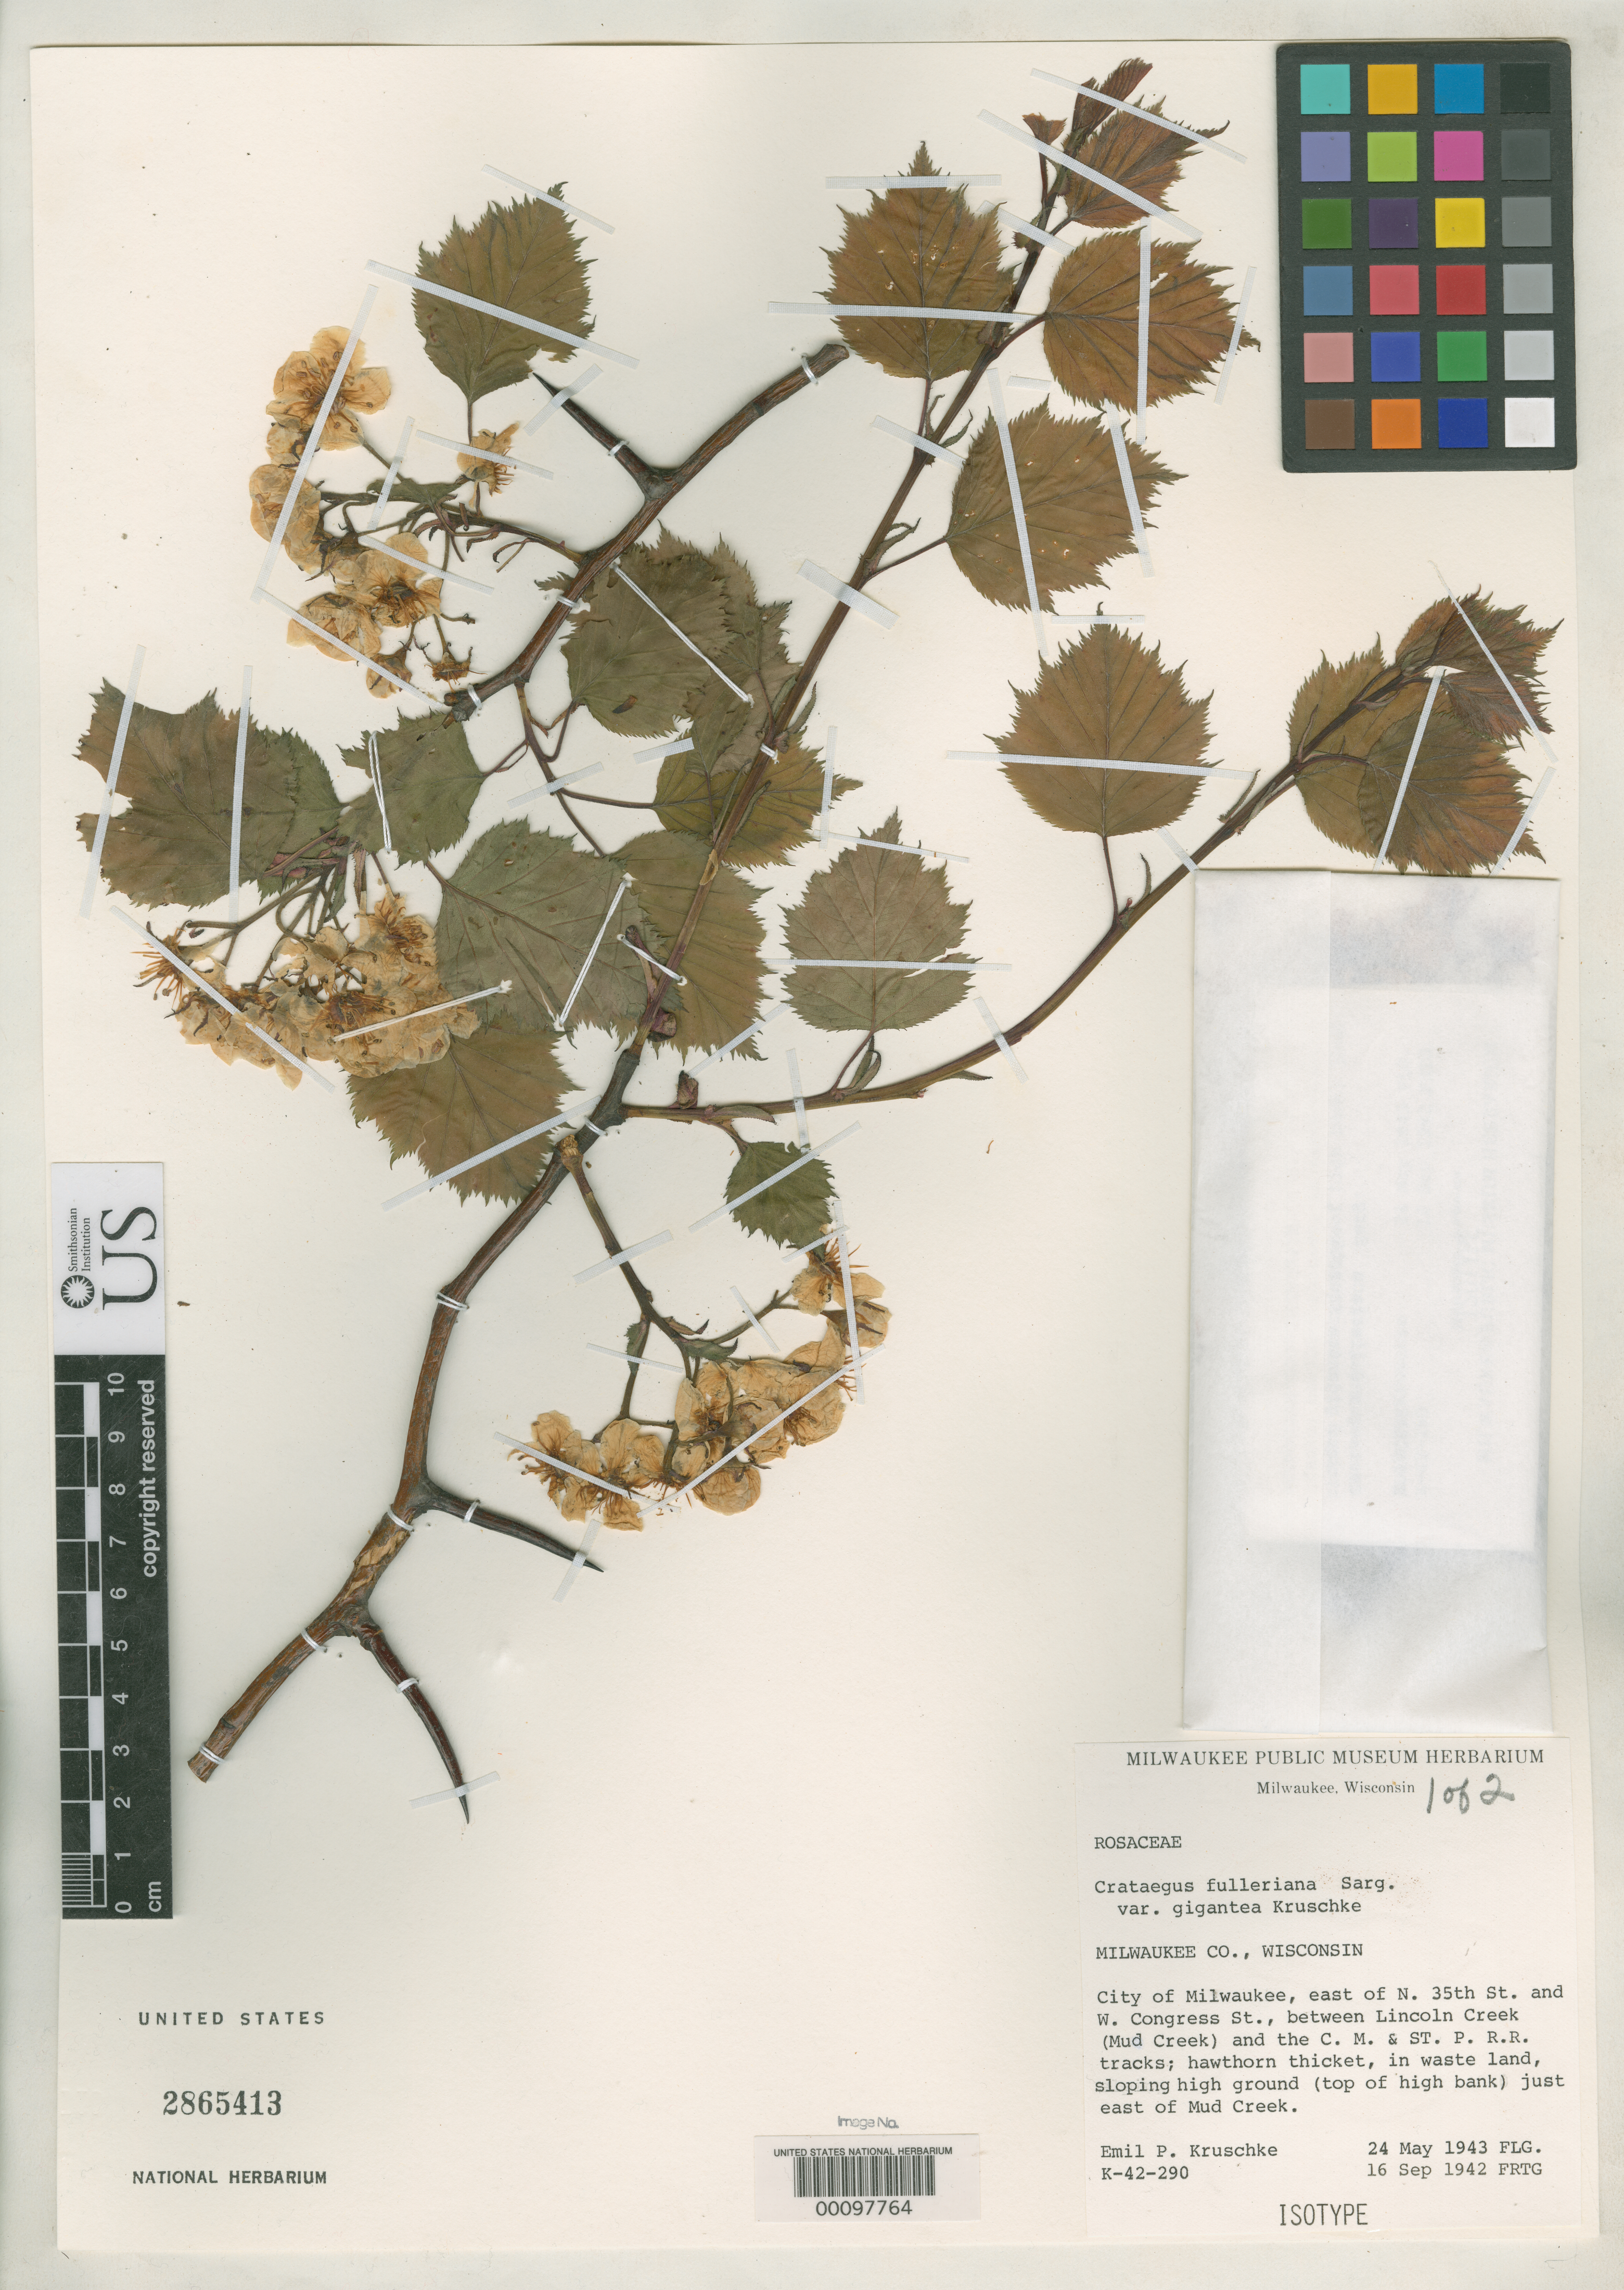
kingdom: Plantae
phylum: Tracheophyta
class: Magnoliopsida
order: Rosales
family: Rosaceae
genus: Crataegus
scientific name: Crataegus fulleriana var. gigantea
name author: Kruschke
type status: Isotype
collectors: E. Kruschke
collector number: K-42-290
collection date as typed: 24 May 1943 and 16 Sep 1942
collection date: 1942-09-16,1943-05-24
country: United States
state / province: Wisconsin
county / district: Milwaukee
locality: Milwaukee at N. 35th St. and W. Congress on Lincoln Creek.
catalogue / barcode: US 2865413